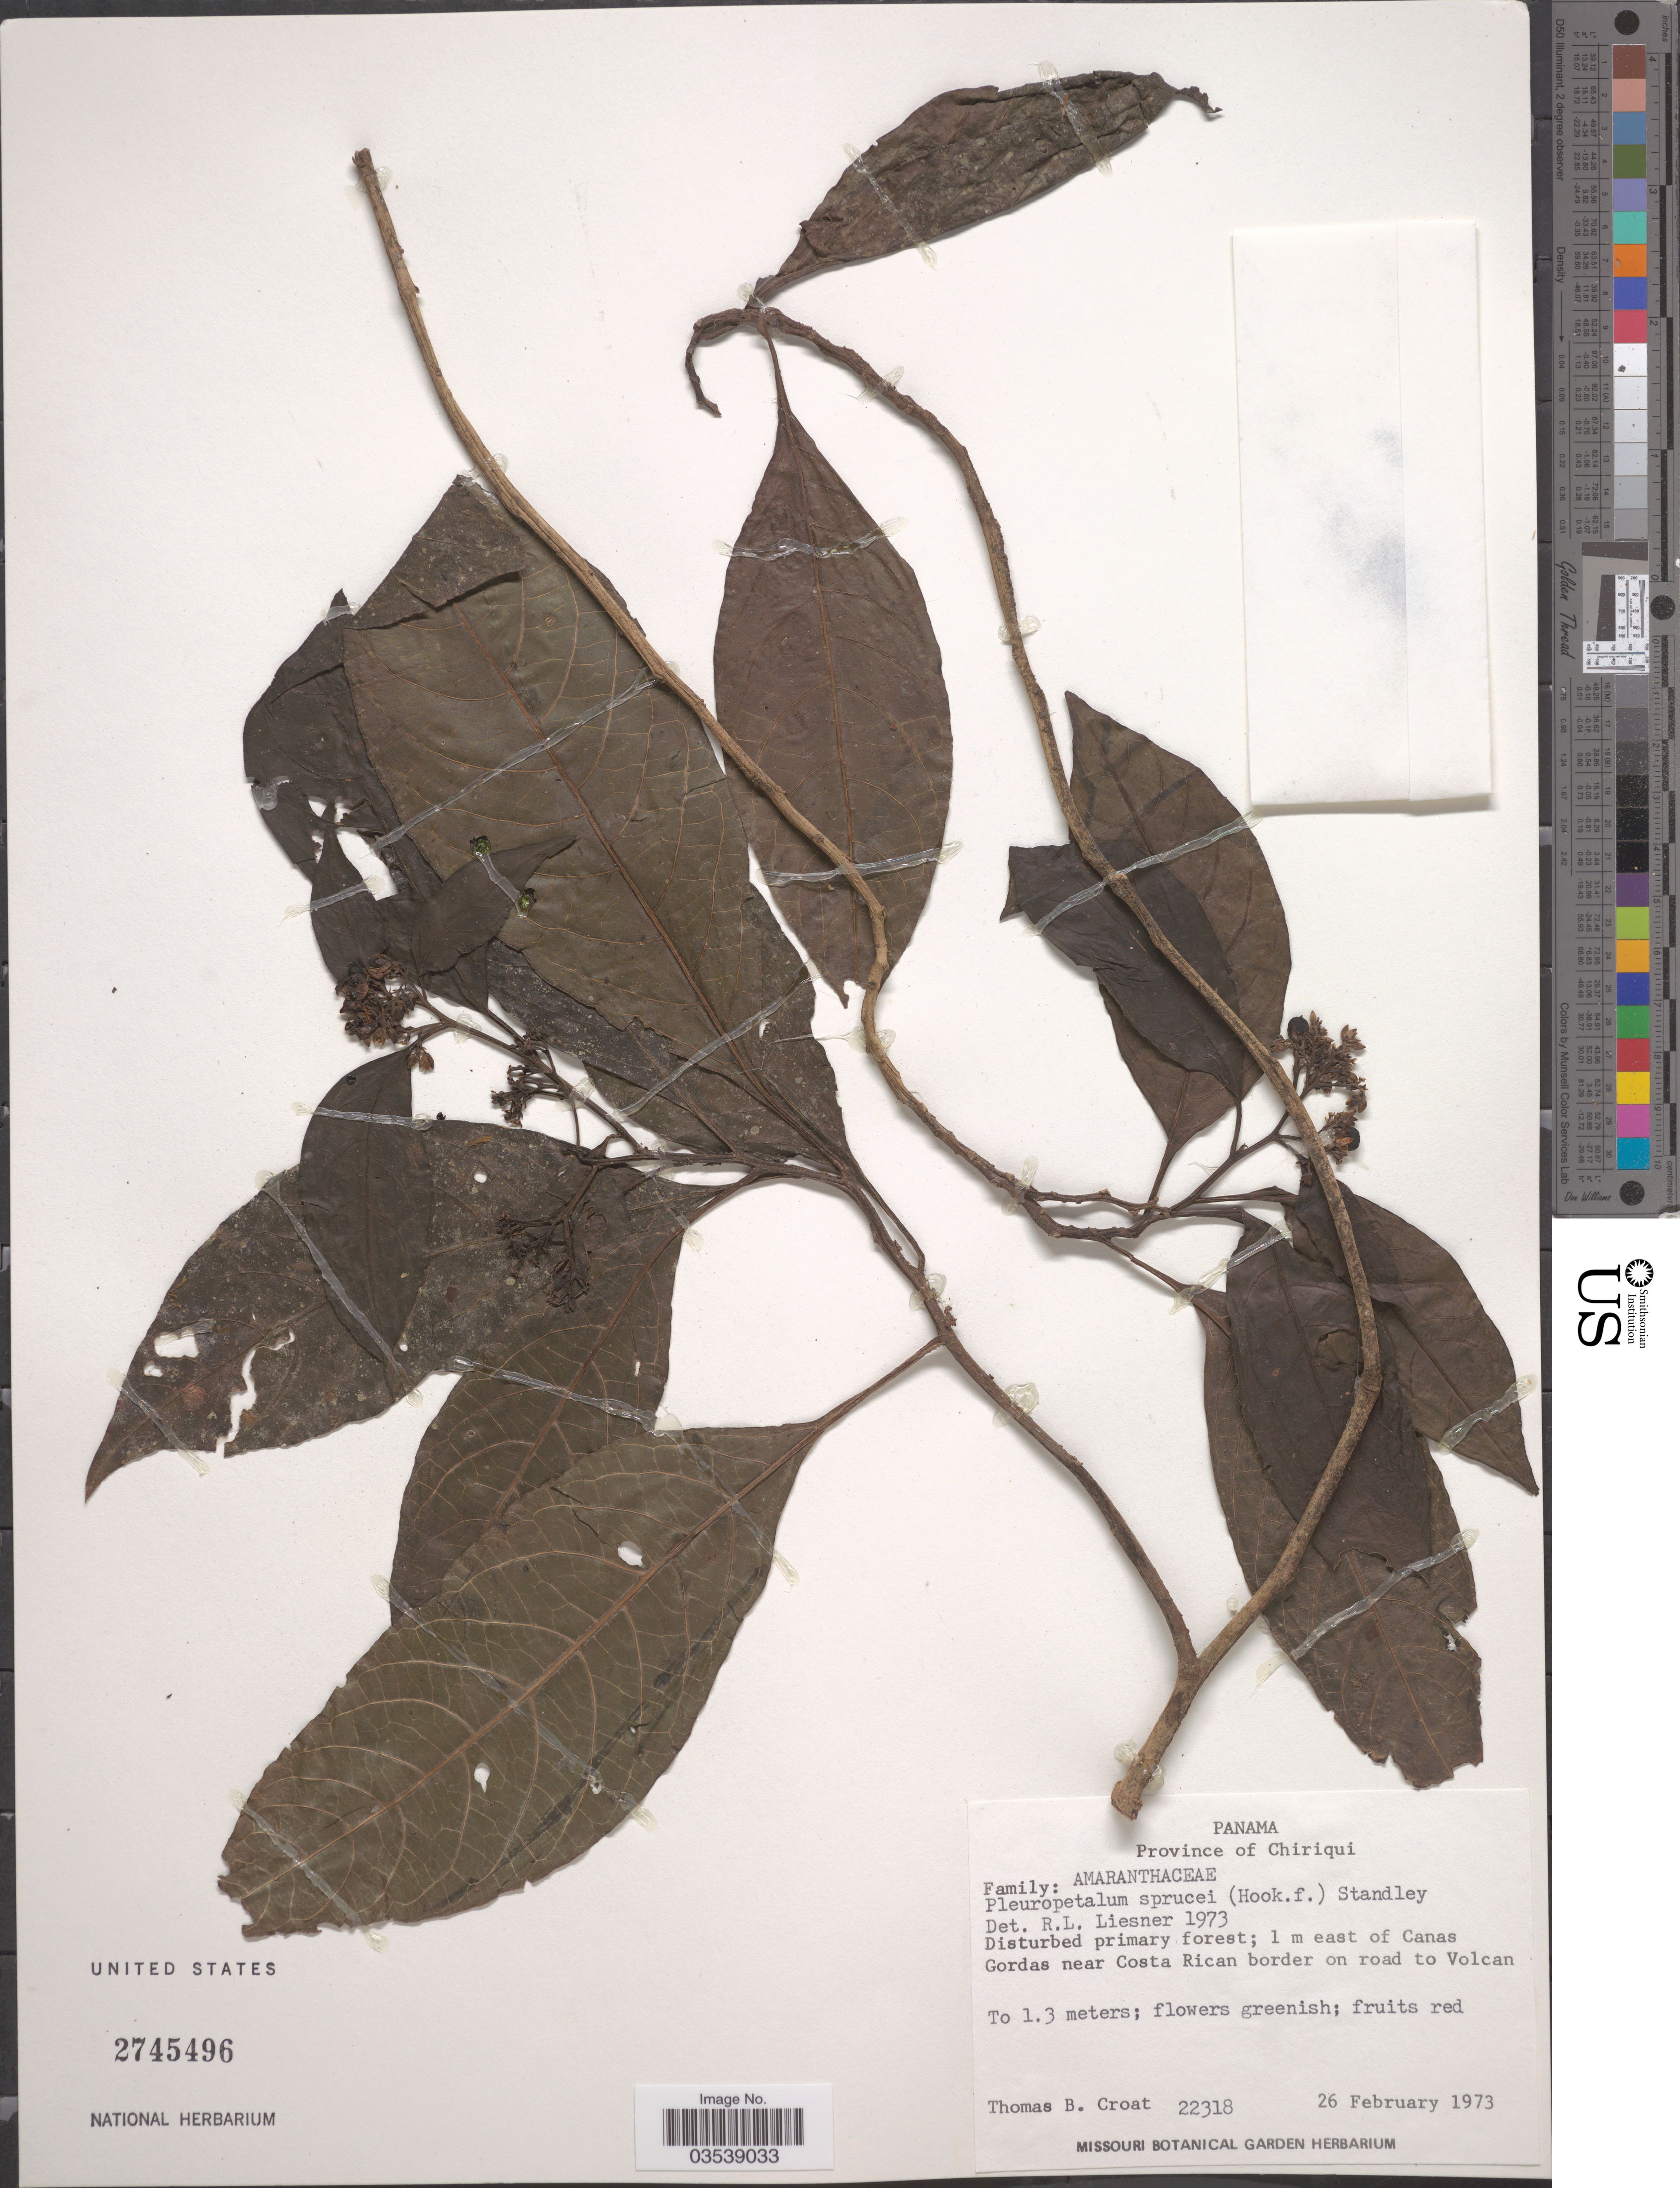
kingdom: Plantae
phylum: Tracheophyta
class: Magnoliopsida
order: Caryophyllales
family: Amaranthaceae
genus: Pleuropetalum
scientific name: Pleuropetalum sprucei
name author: (Hook. f.) Standl.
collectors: T. B. Croat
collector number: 22318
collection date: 1973-02-26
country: Panama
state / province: Chiriqui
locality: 1 m east of Canas Gordas near Costa Rican border on road to Volcan.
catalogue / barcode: US 2745496